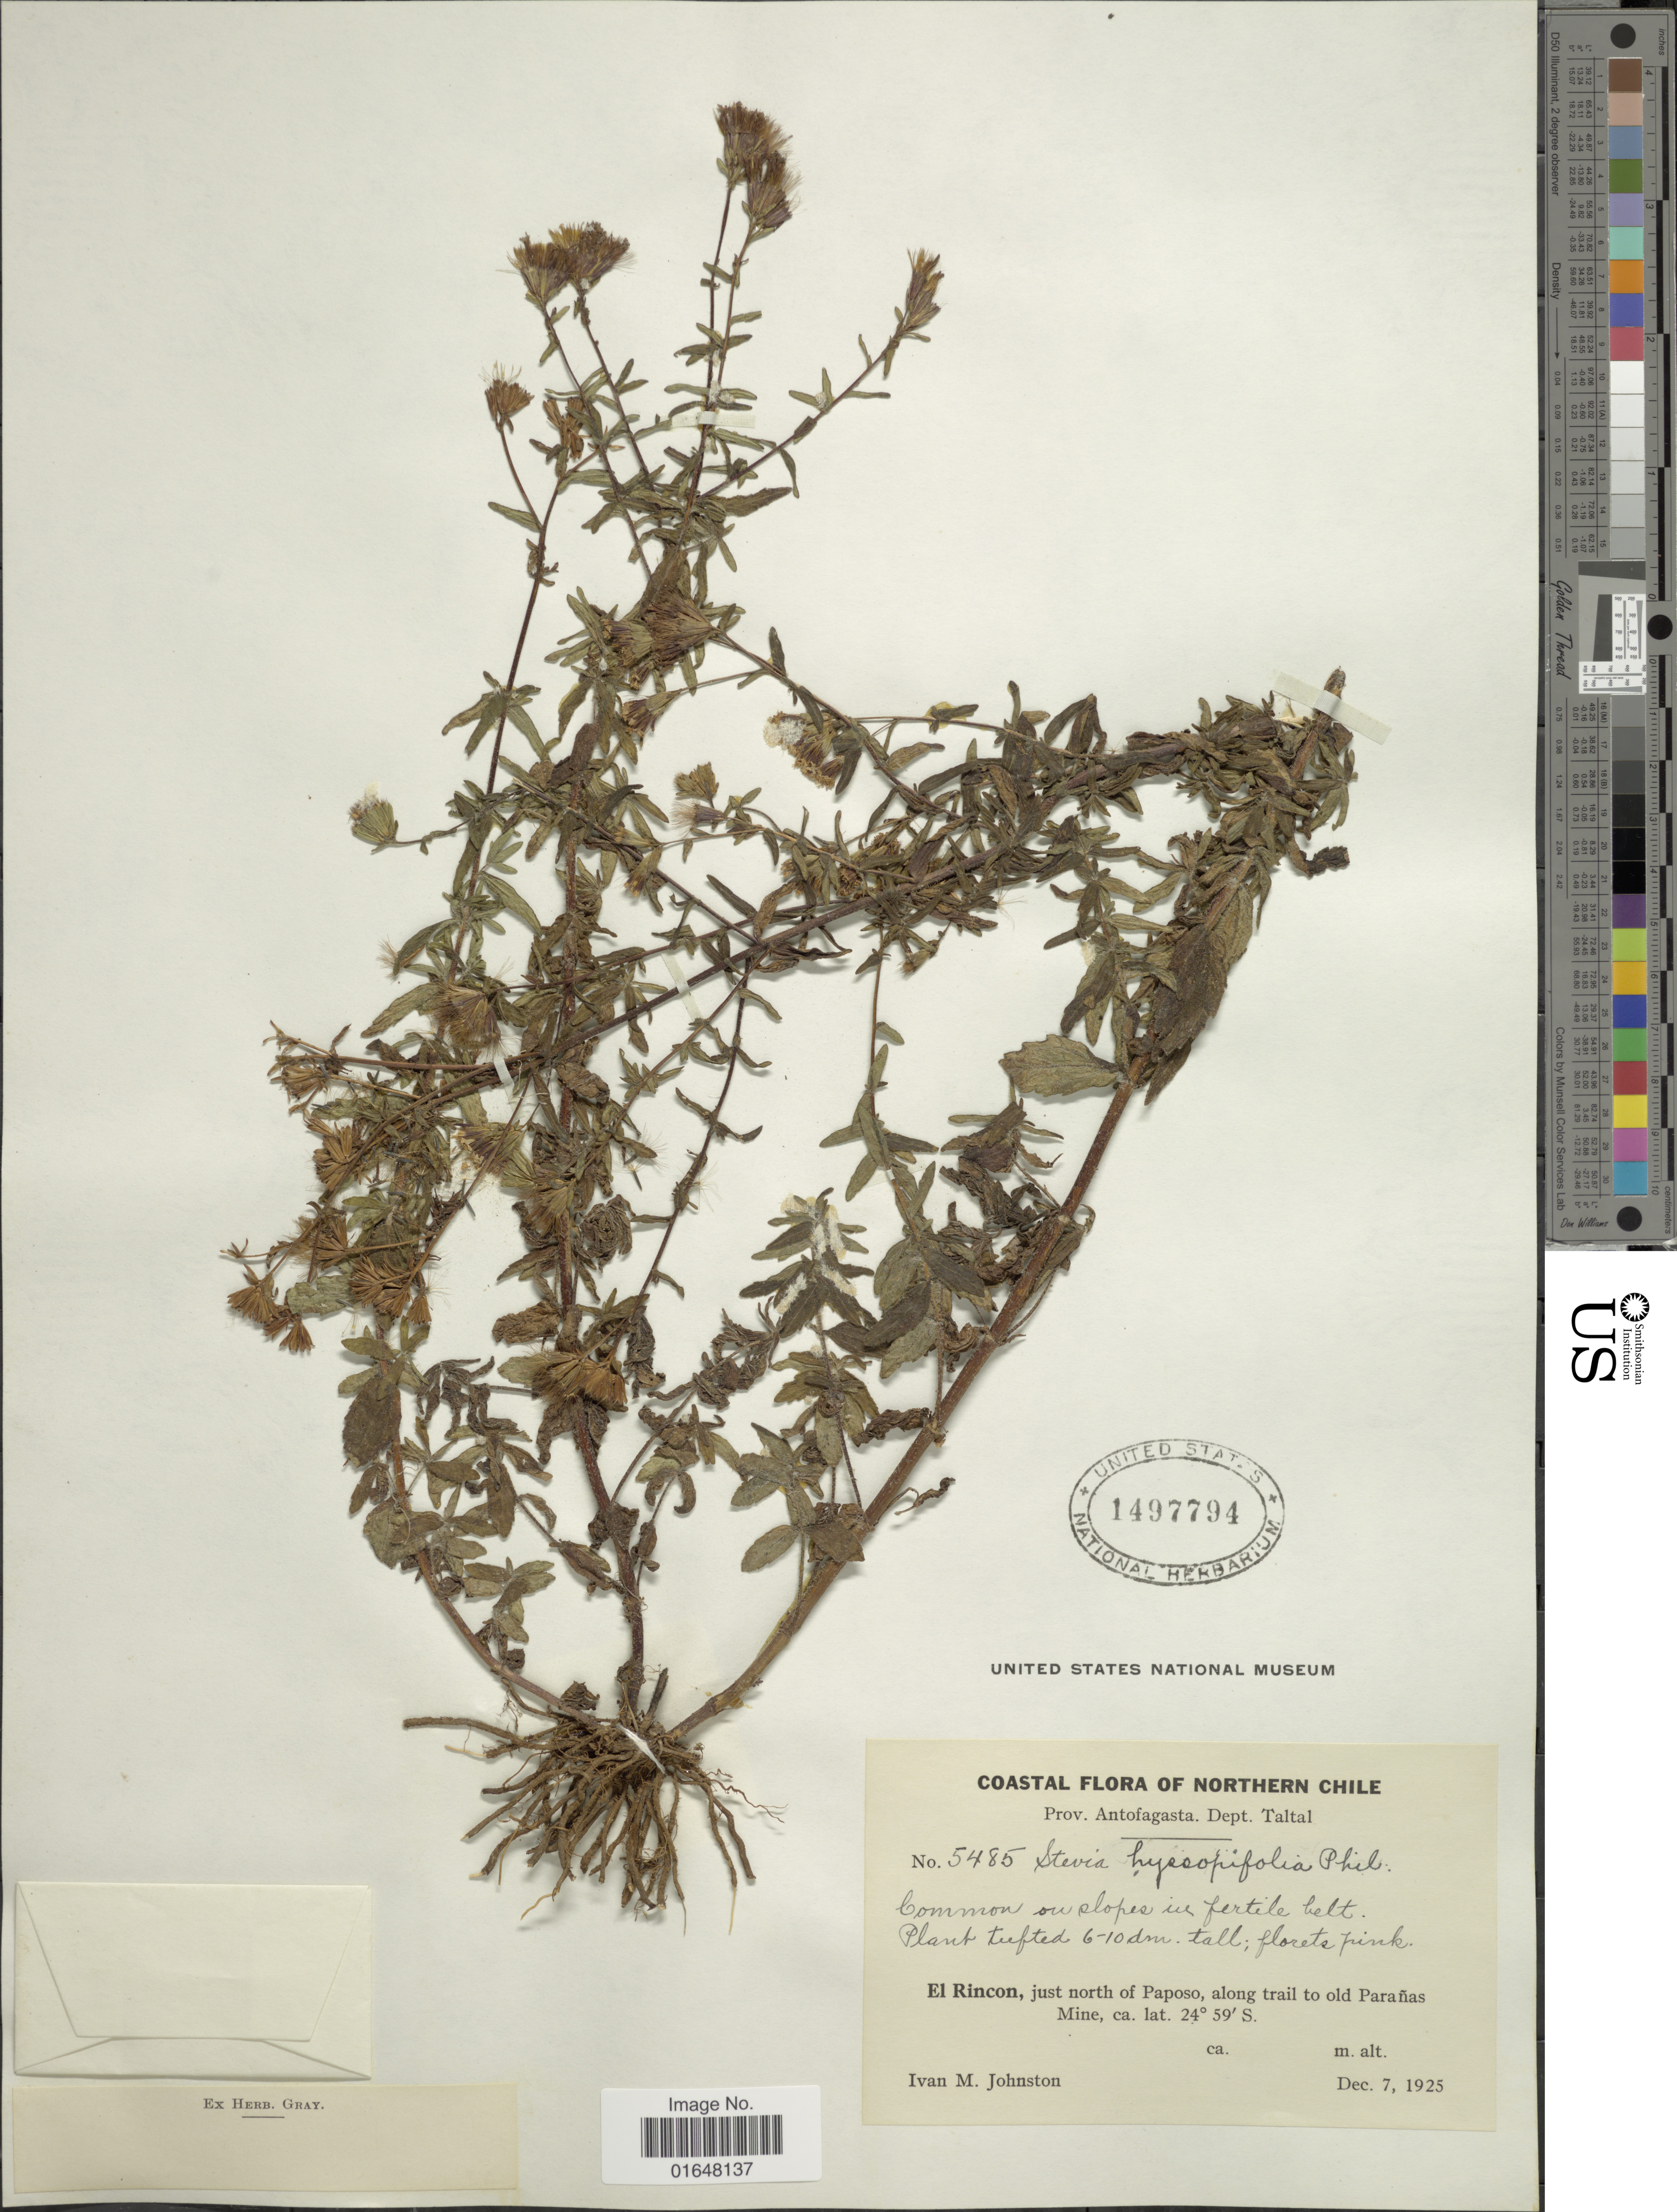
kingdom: Plantae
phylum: Tracheophyta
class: Magnoliopsida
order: Asterales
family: Asteraceae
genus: Stevia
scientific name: Stevia hyssopifolia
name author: Cav.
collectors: I.M. Johnston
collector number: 5485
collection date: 1925-12-07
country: Chile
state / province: Antofagasta (II)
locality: Northern Chile, Dept. Taltal, El Rincon, just north of Paposo, along trail to old Paranas Mine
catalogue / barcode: US 1497794